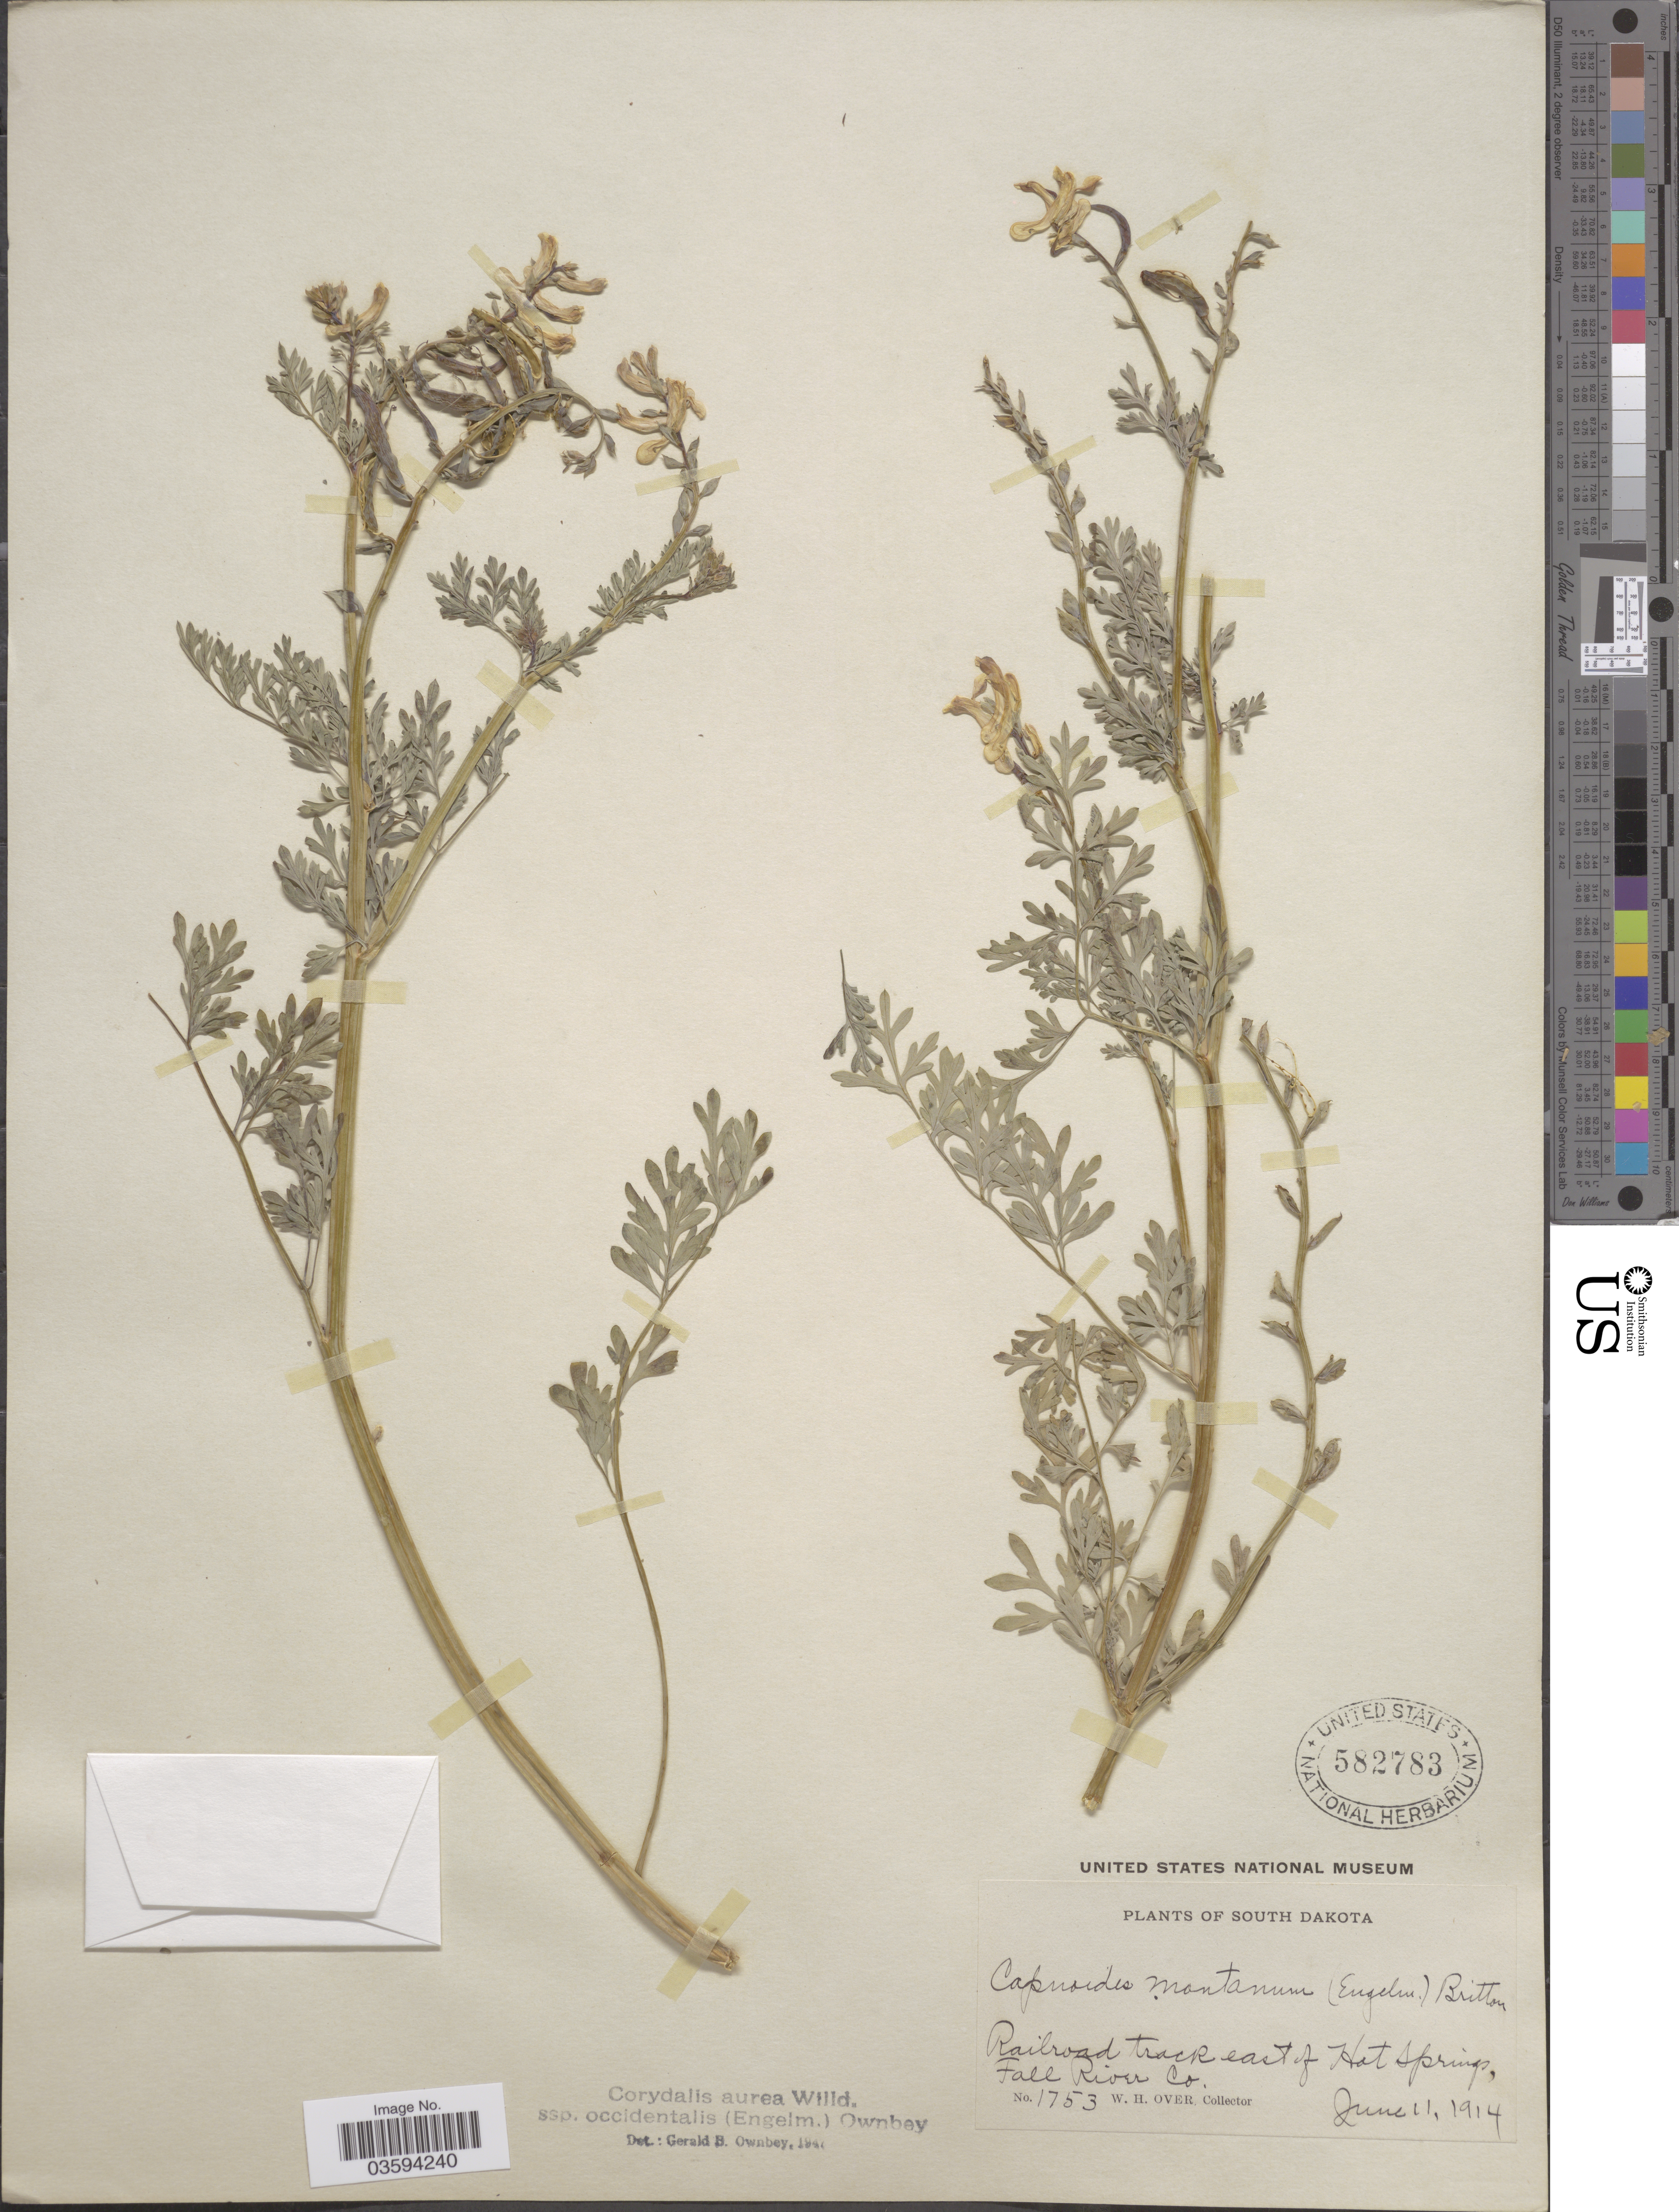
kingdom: Plantae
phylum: Tracheophyta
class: Magnoliopsida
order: Ranunculales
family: Papaveraceae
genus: Corydalis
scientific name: Corydalis aurea subsp. occidentalis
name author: Willd.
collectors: W. Over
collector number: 1753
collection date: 1914-06-11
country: United States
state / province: South Dakota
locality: Railroad track east of Hot Springs, Fall River Co.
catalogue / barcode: US 582783